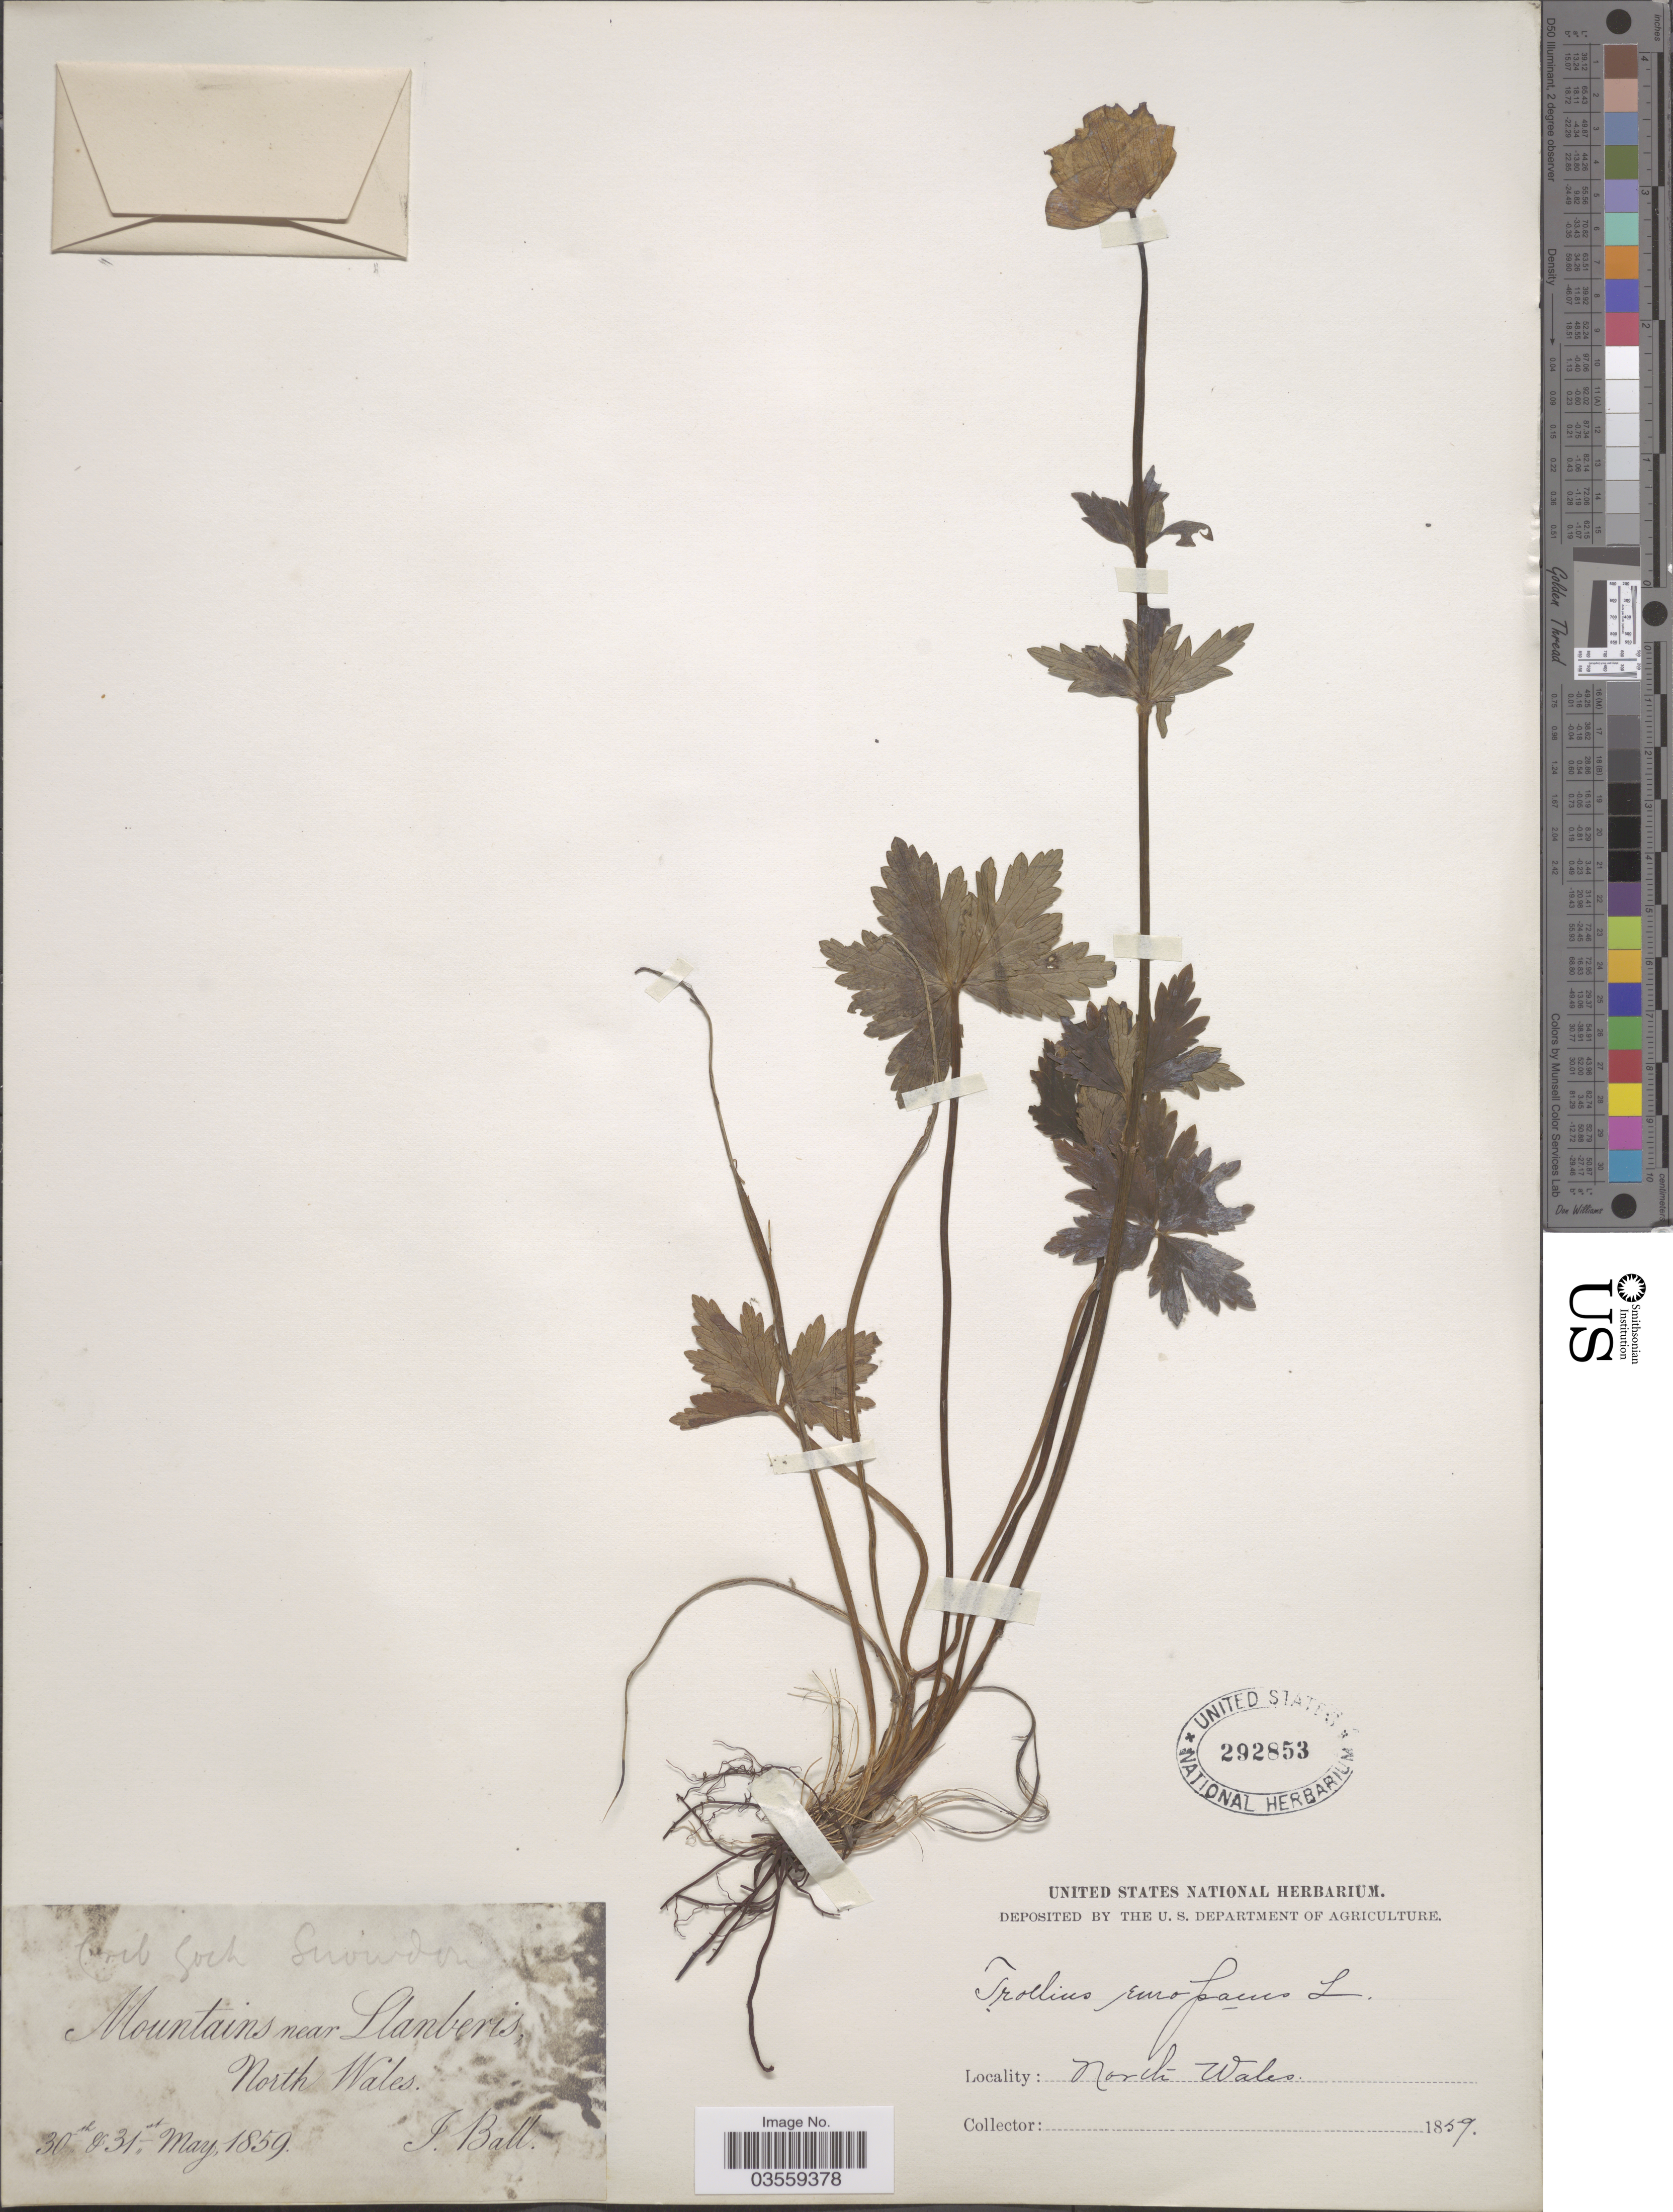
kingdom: Plantae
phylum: Tracheophyta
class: Magnoliopsida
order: Ranunculales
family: Ranunculaceae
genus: Trollius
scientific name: Trollius europaeus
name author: L.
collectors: J. Ball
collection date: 1859-05-30/1859-05-31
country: United Kingdom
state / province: Wales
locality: Mountains near Ilanberis, North Wales.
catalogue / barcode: US 292853